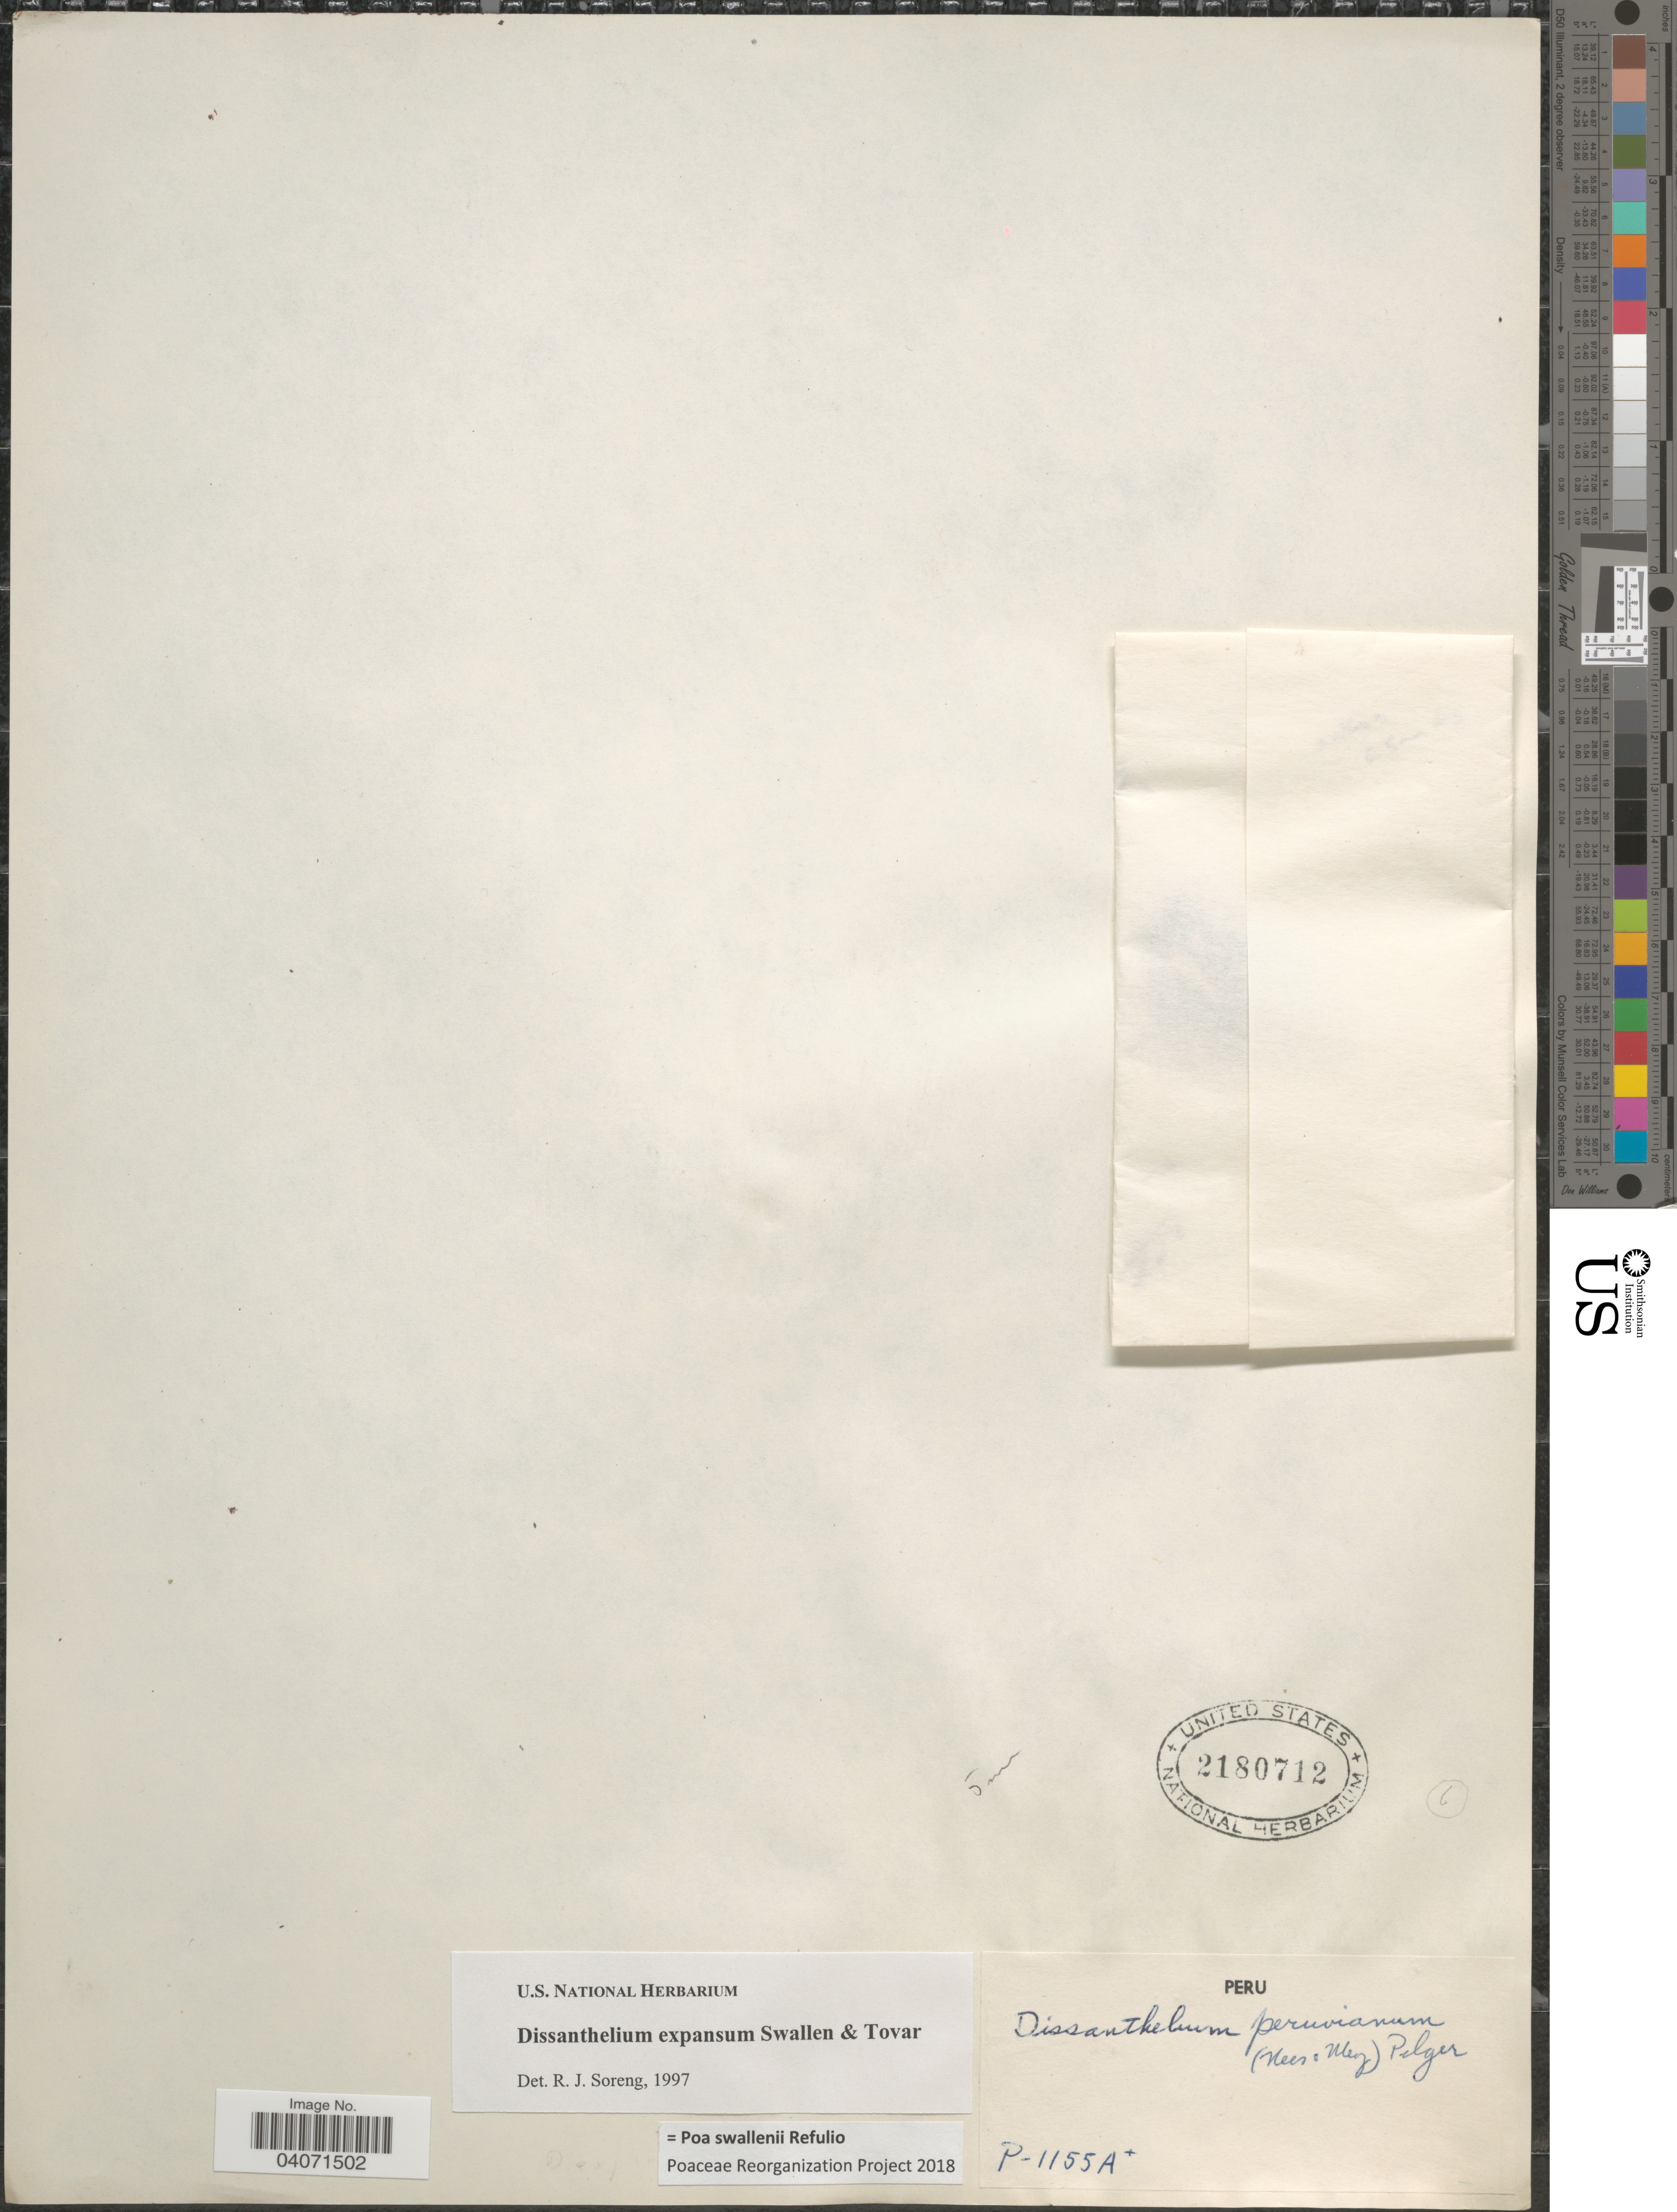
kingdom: Plantae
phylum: Tracheophyta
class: Liliopsida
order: Poales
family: Poaceae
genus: Poa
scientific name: Poa swallenii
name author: Refulio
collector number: P-115A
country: Peru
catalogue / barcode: US 2180712